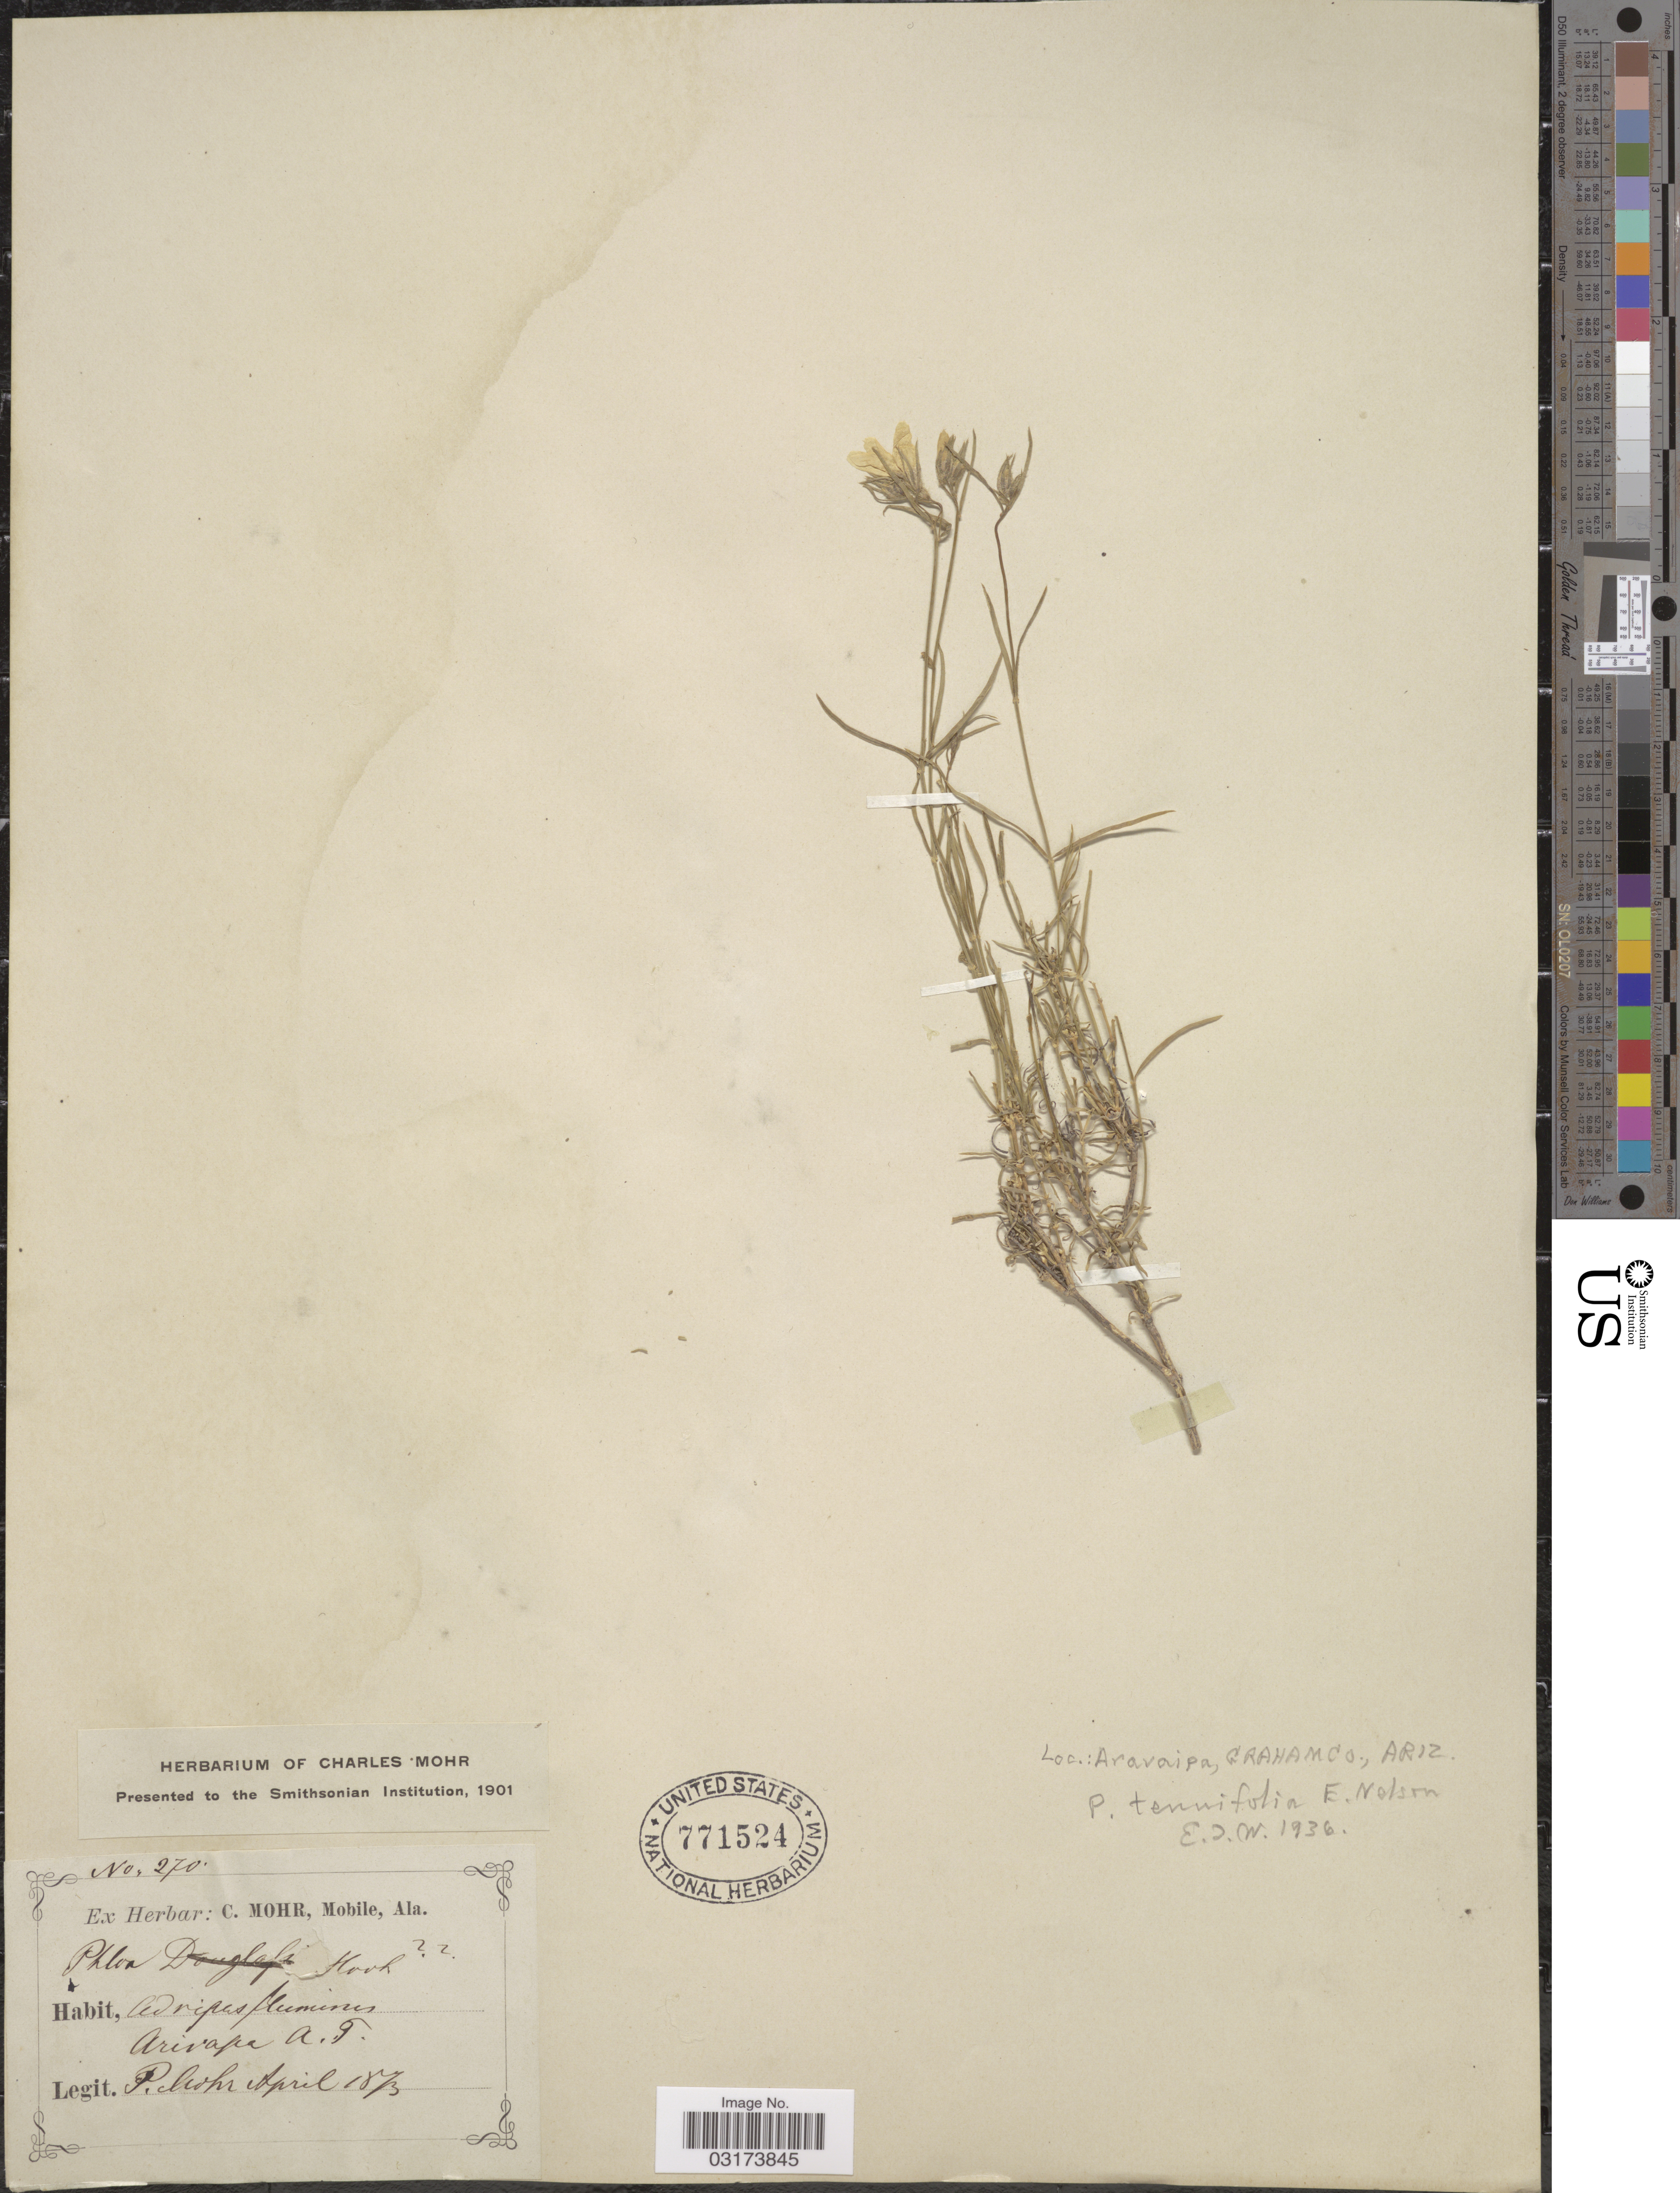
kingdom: Plantae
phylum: Tracheophyta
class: Magnoliopsida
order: Ericales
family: Polemoniaceae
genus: Phlox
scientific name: Phlox tenuifolia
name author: E.E. Nelson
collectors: P. F. Mohr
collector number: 270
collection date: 1873-04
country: United States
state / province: Arizona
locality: Ad ripas flumines Arivapa A. T.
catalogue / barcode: US 771524